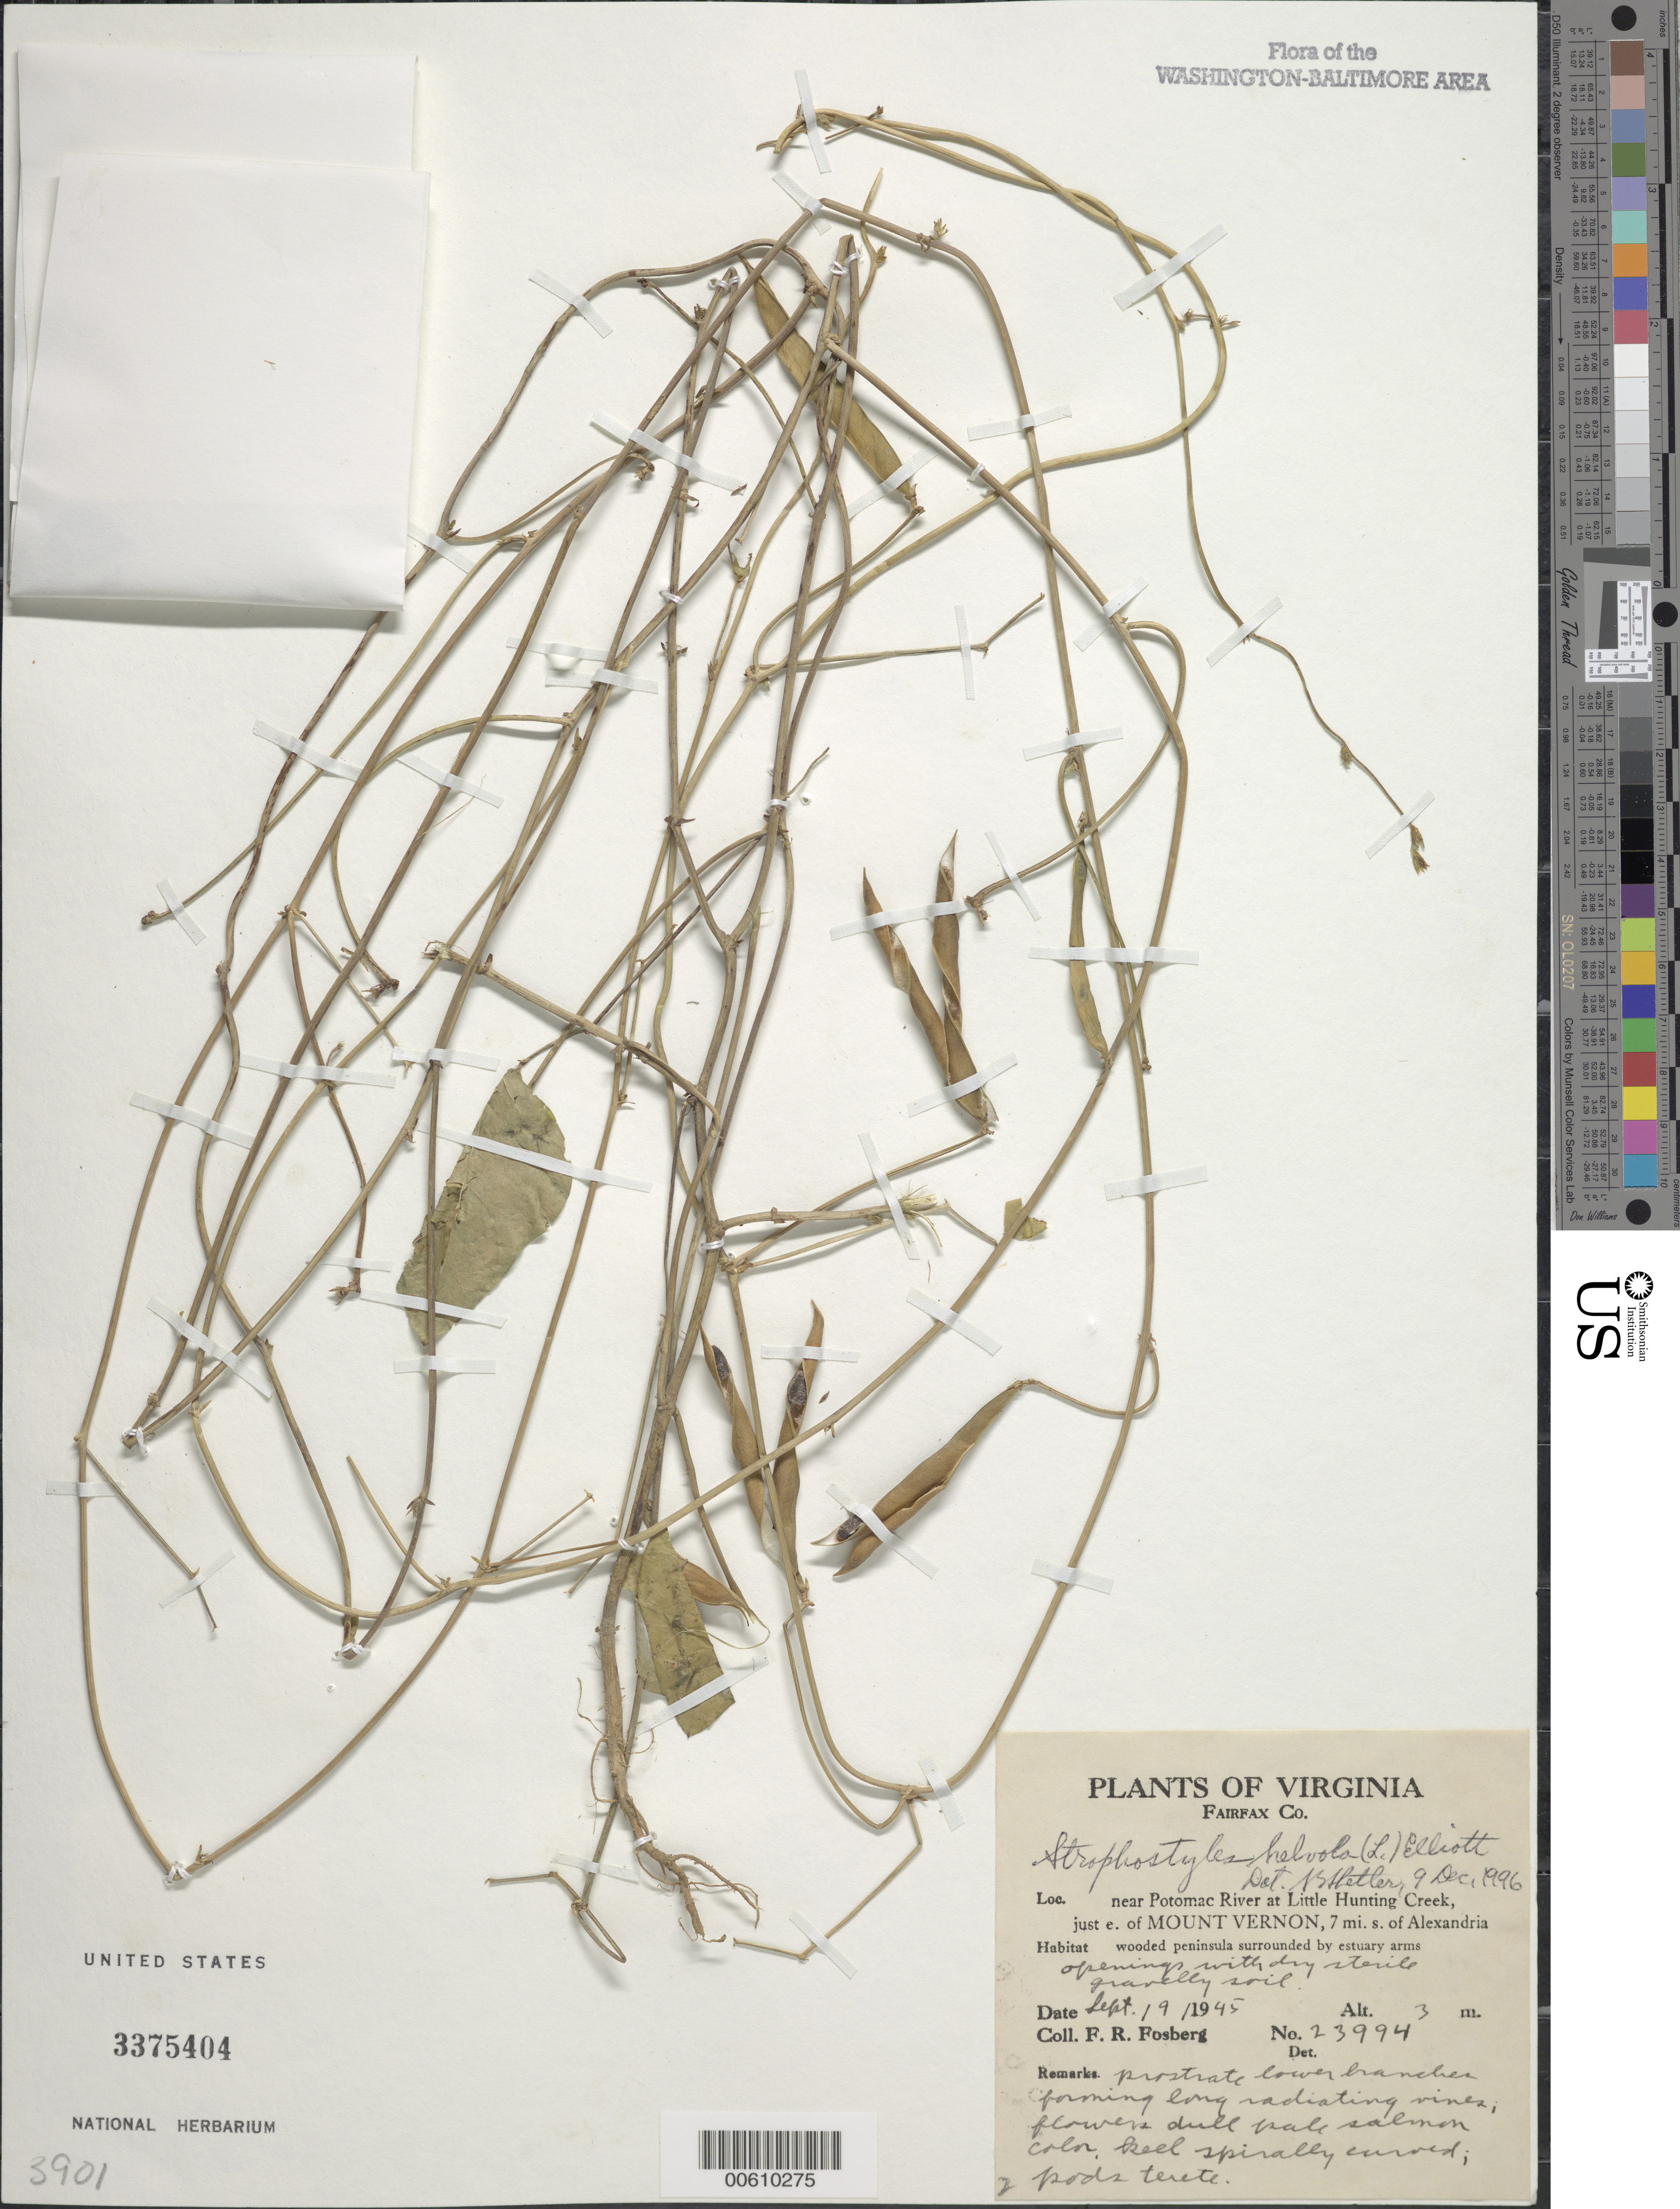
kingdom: Plantae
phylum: Tracheophyta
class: Magnoliopsida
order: Fabales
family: Fabaceae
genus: Strophostyles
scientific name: Strophostyles helvola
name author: (L.) Elliott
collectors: F. R. Fosberg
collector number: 23994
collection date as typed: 09 Sep 1945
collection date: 1945-09-09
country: United States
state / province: Virginia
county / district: Fairfax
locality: Near Potomac River at Little Hunting Creek, E of Mount Vernon, S of Alexandria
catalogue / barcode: US 3375404